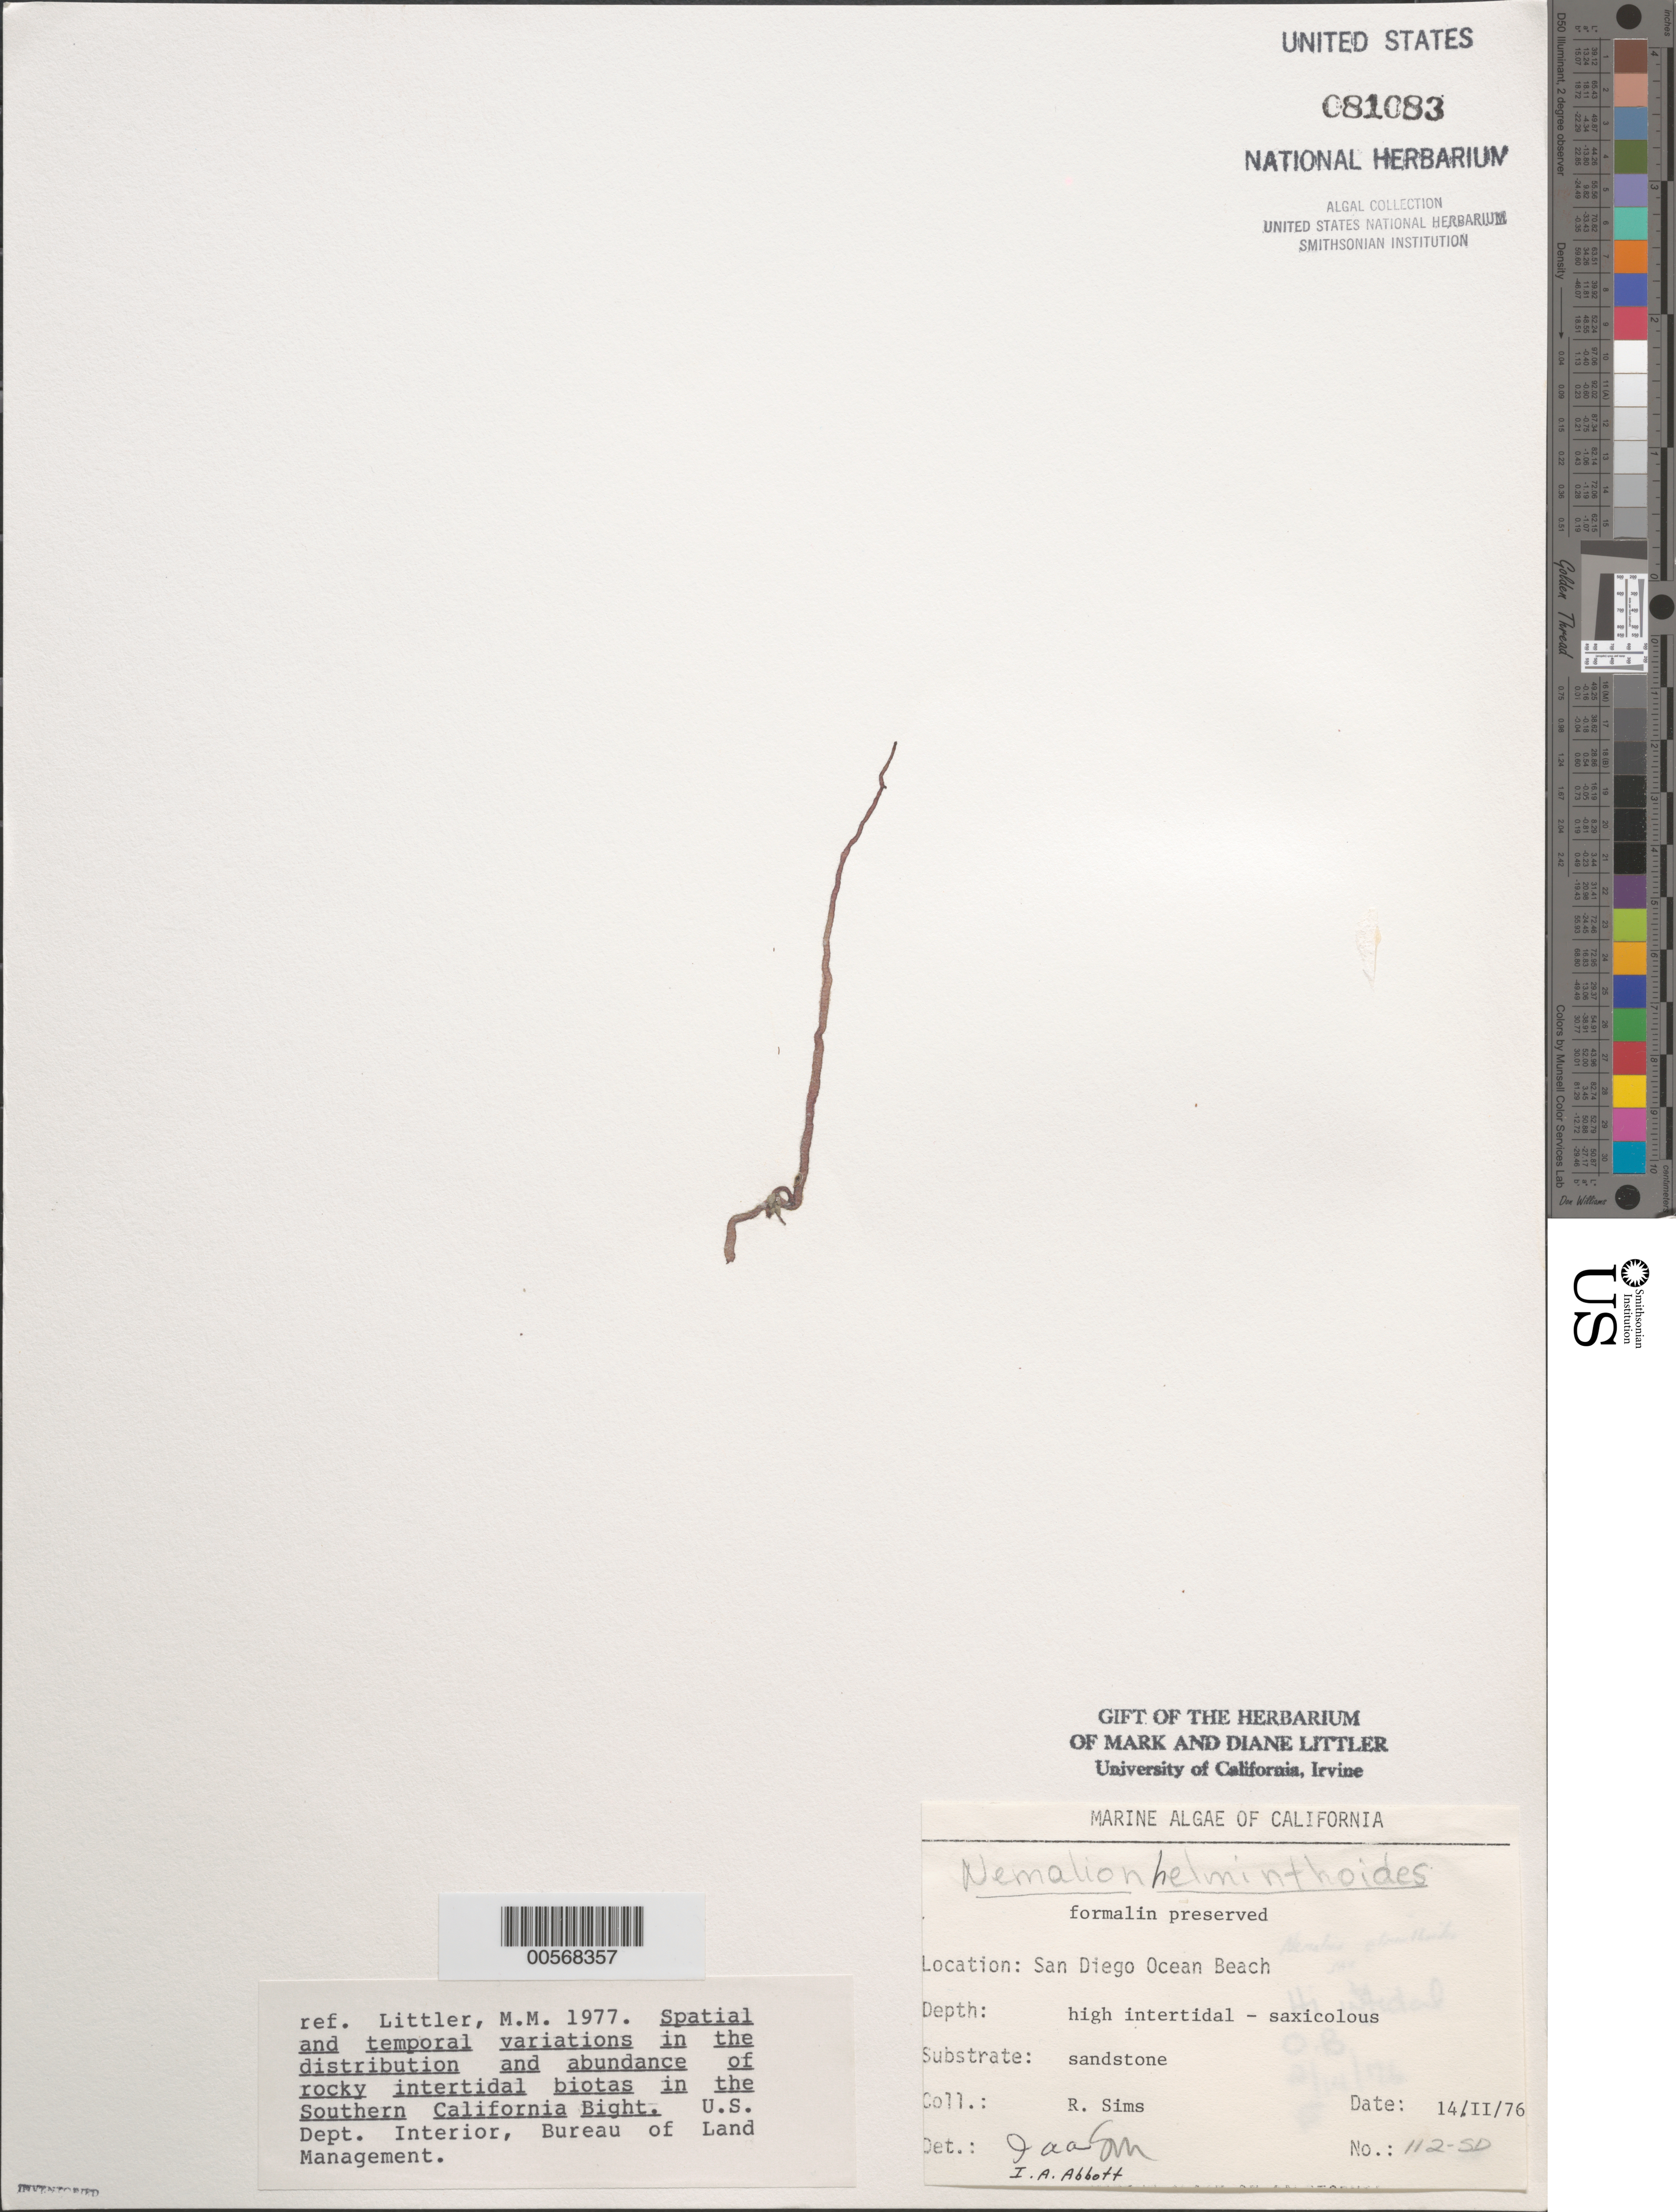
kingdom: Plantae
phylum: Rhodophyta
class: Florideophyceae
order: Nemaliales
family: Nemaliaceae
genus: Nemalion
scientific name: Nemalion multifidum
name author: (Lyngb.) Chauvin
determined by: Algae name updating Project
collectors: R. H. Sims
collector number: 112-SD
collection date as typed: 14 Feb 1976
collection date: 1976-02-14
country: United States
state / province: California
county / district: San Diego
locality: End of Del Monte Street, Ocean Beach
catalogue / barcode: US 81083